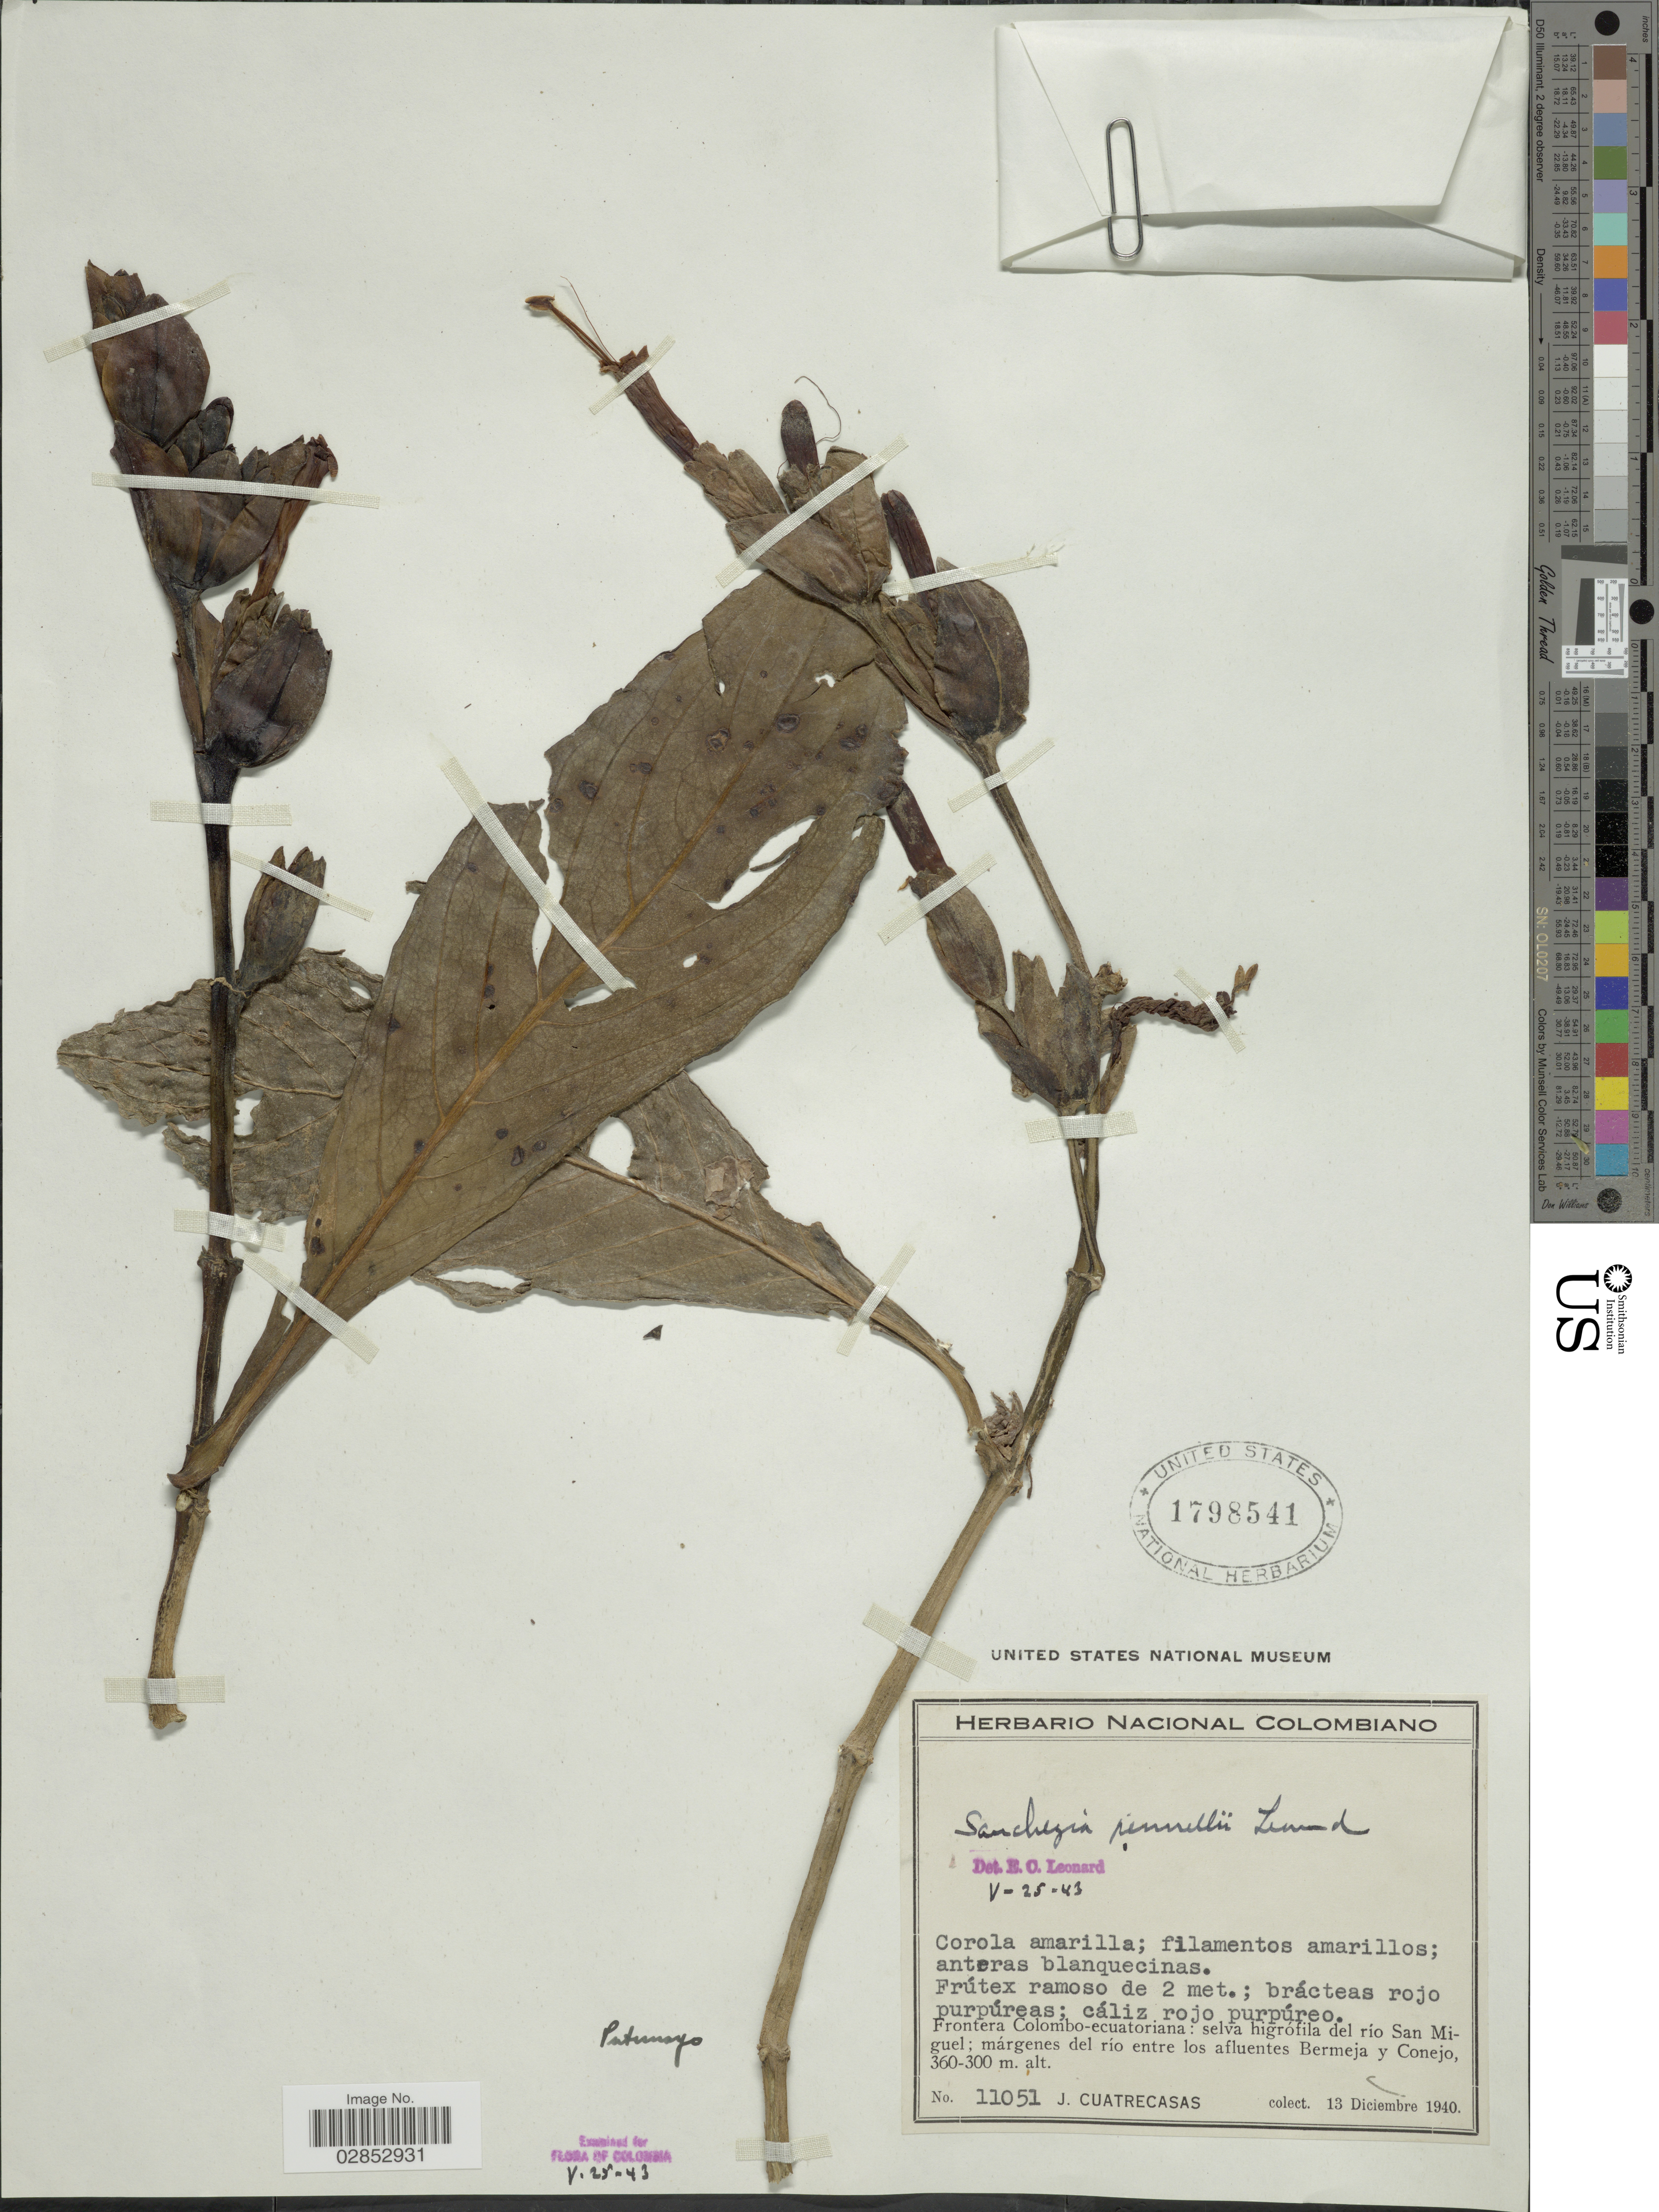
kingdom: Plantae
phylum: Tracheophyta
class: Magnoliopsida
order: Lamiales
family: Acanthaceae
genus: Sanchezia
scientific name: Sanchezia oblonga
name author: Ruiz & Pav.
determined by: Azevedo, Igor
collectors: J. Cuatrecasas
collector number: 11051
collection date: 1940-12-13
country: Colombia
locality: Frontera Colombo-ecuatoriana: selva higrófila del río San Miguel; márgenes del río entre los afluentes Bermeja y Conejo.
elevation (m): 300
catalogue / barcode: US 1798541